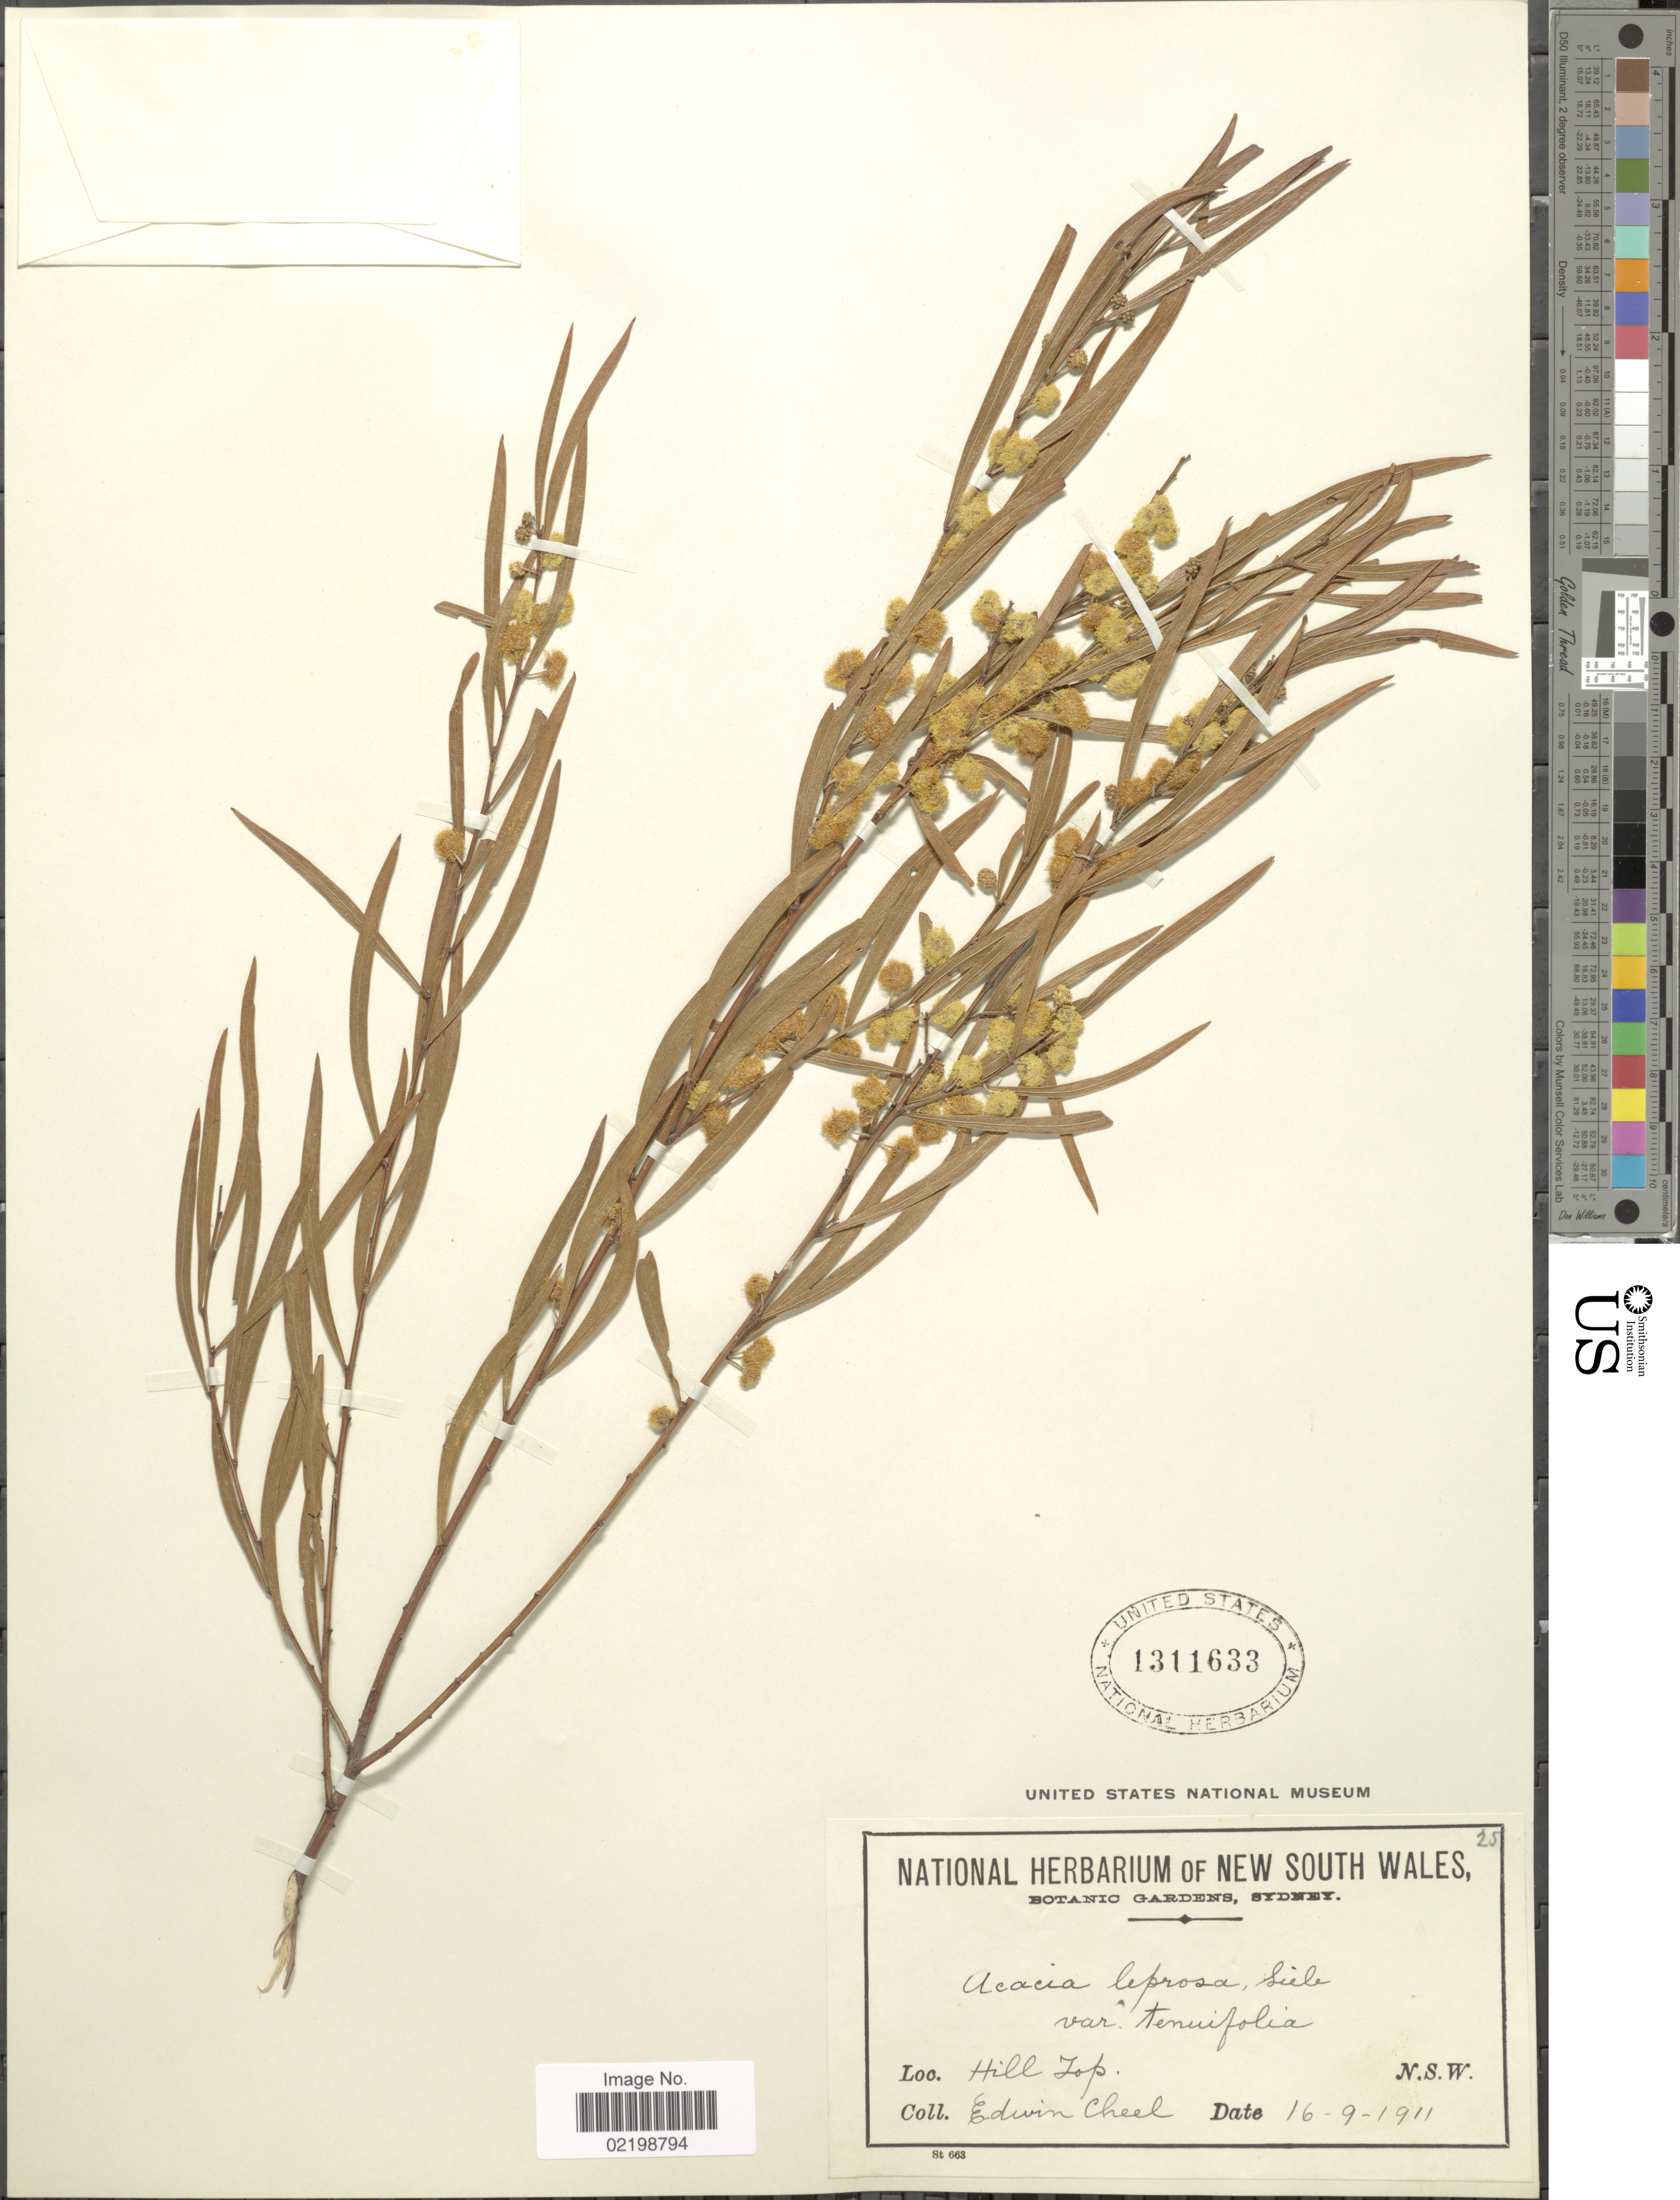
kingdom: Plantae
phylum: Tracheophyta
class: Magnoliopsida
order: Fabales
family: Fabaceae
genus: Acacia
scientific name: Acacia leprosa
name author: DC.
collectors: E. Cheel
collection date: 1911-09-16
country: Australia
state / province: New South Wales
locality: Hill Top, N.S.W.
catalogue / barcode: US 1311633